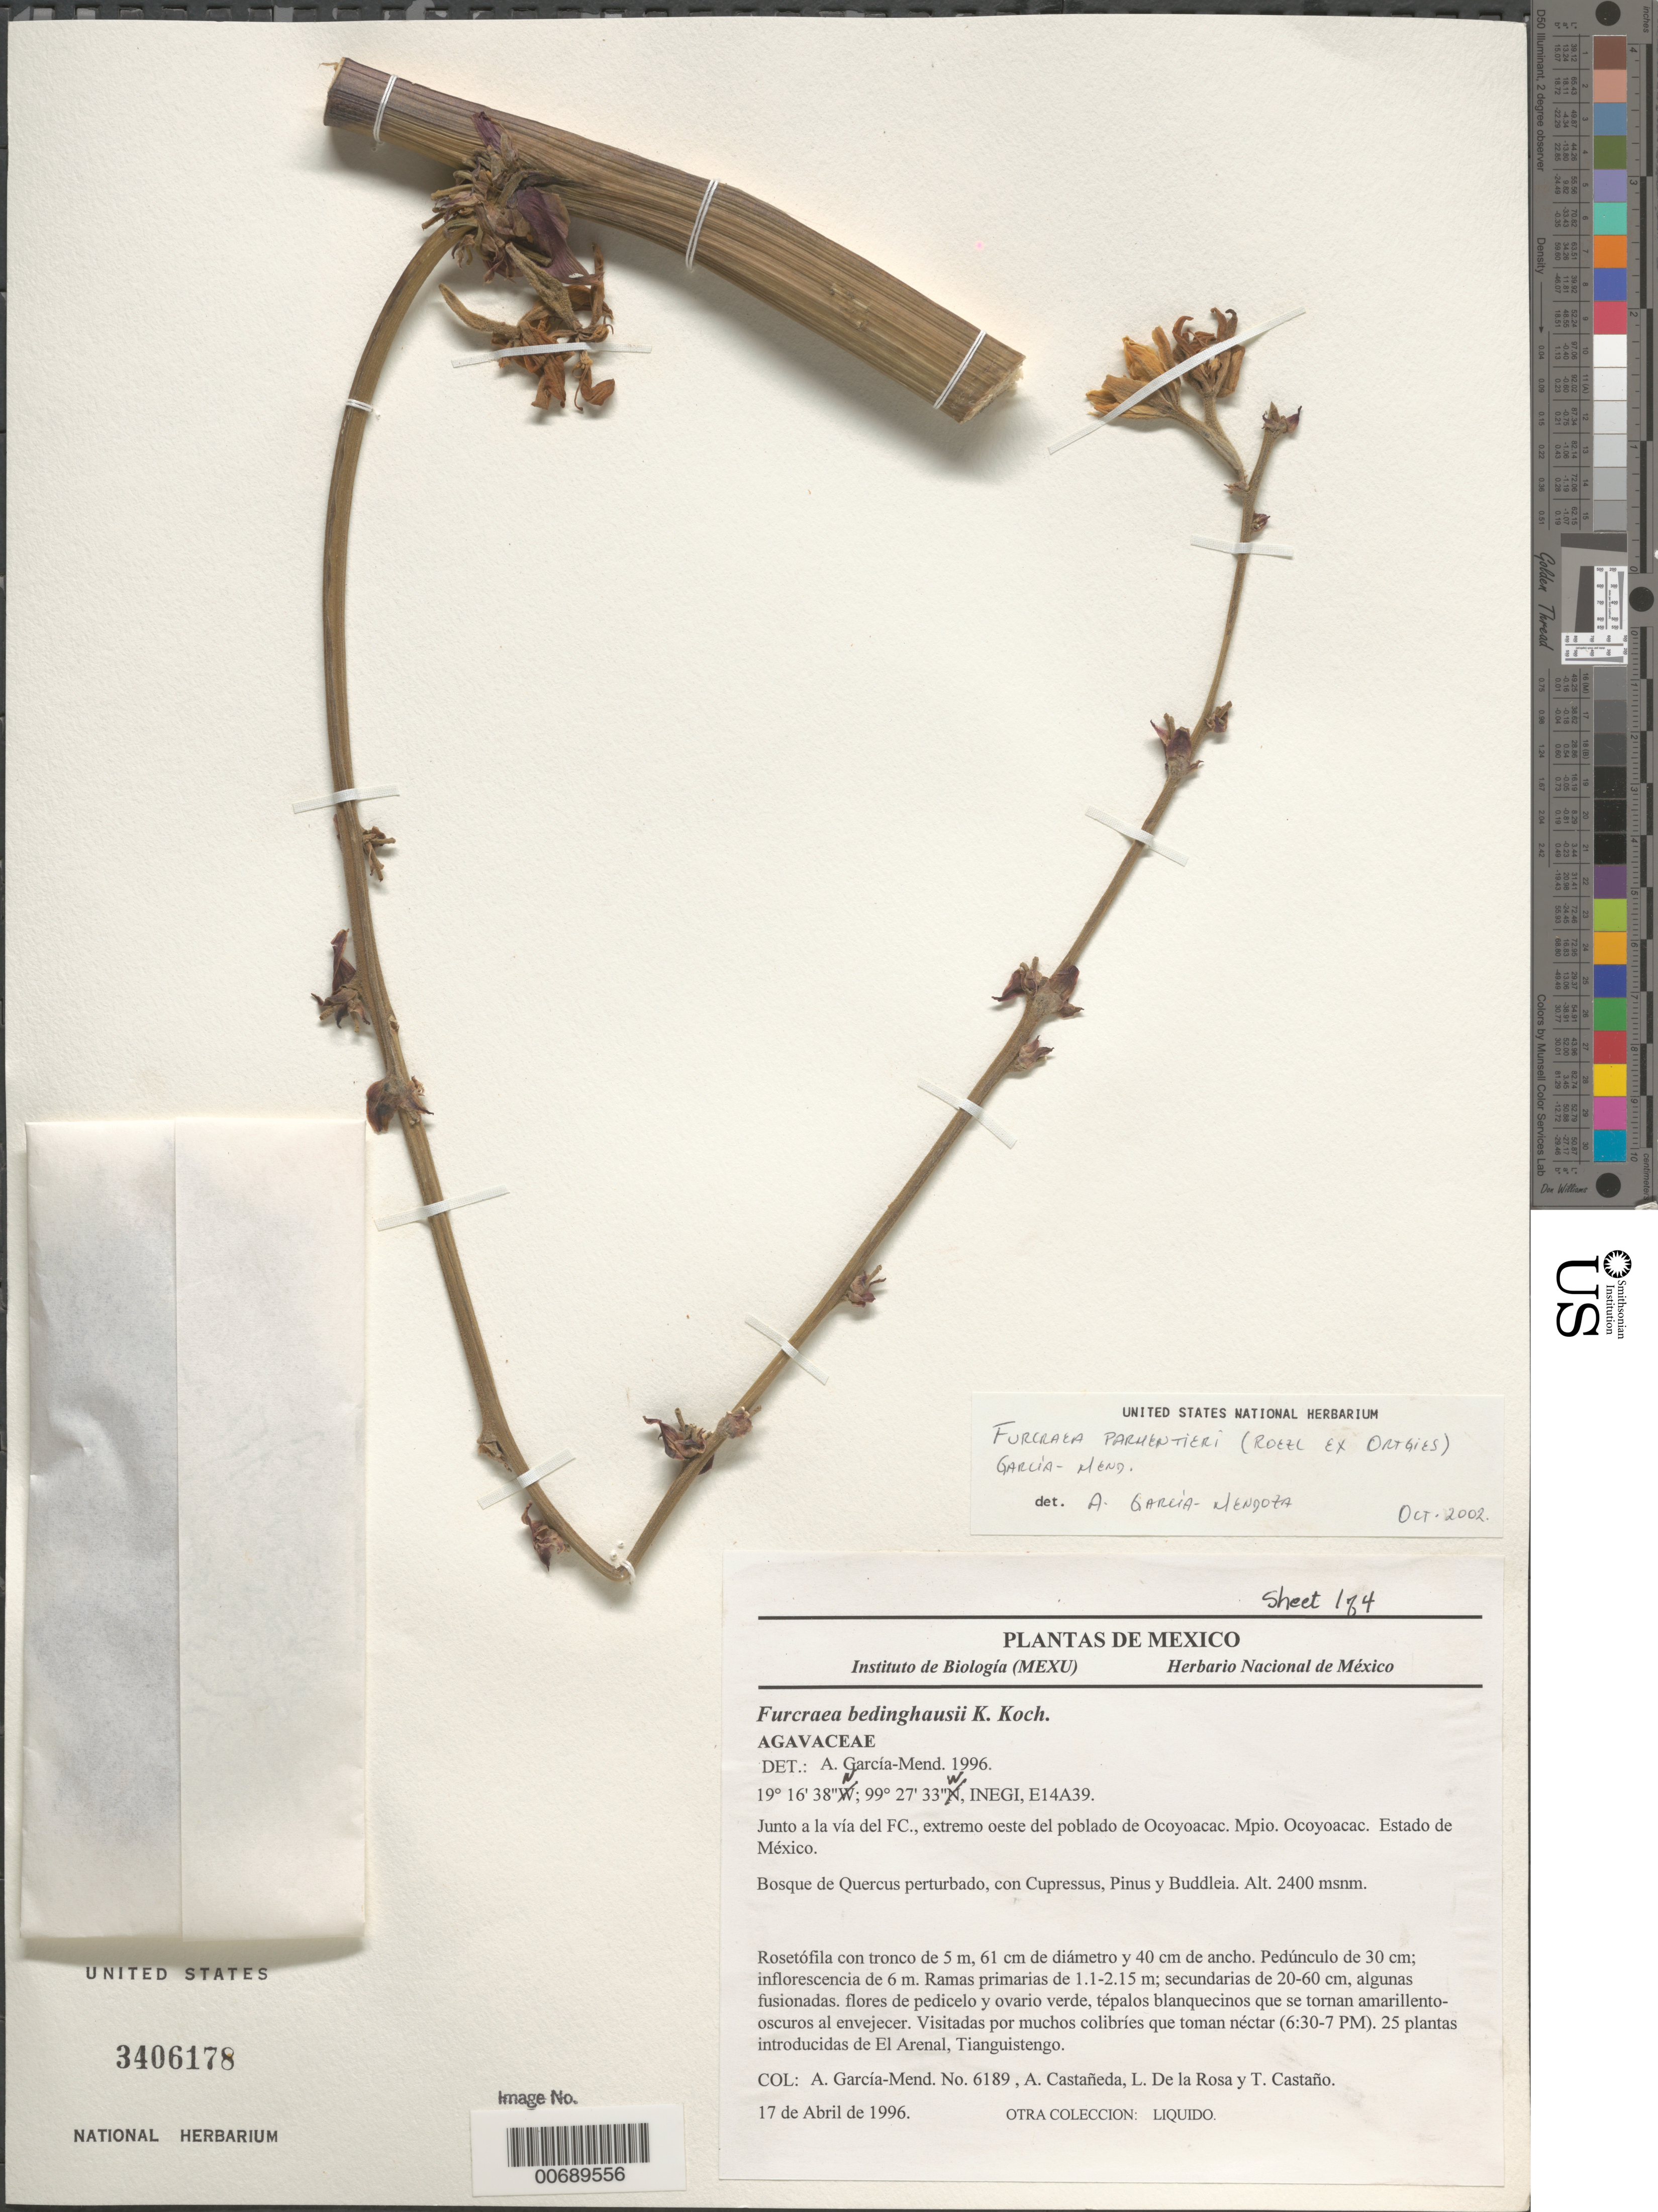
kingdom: Plantae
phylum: Tracheophyta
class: Liliopsida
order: Asparagales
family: Asparagaceae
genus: Furcraea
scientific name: Furcraea parmentieri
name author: (Roezl) García-Mend.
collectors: A. García-Mendoza, A. Castañeda, L. de la Rosa & T. Castano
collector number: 6219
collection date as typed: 17 Apr 1996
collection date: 1996-04-17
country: Mexico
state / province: México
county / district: Ocoyoacac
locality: Ocoyoacác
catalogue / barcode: US 3406178